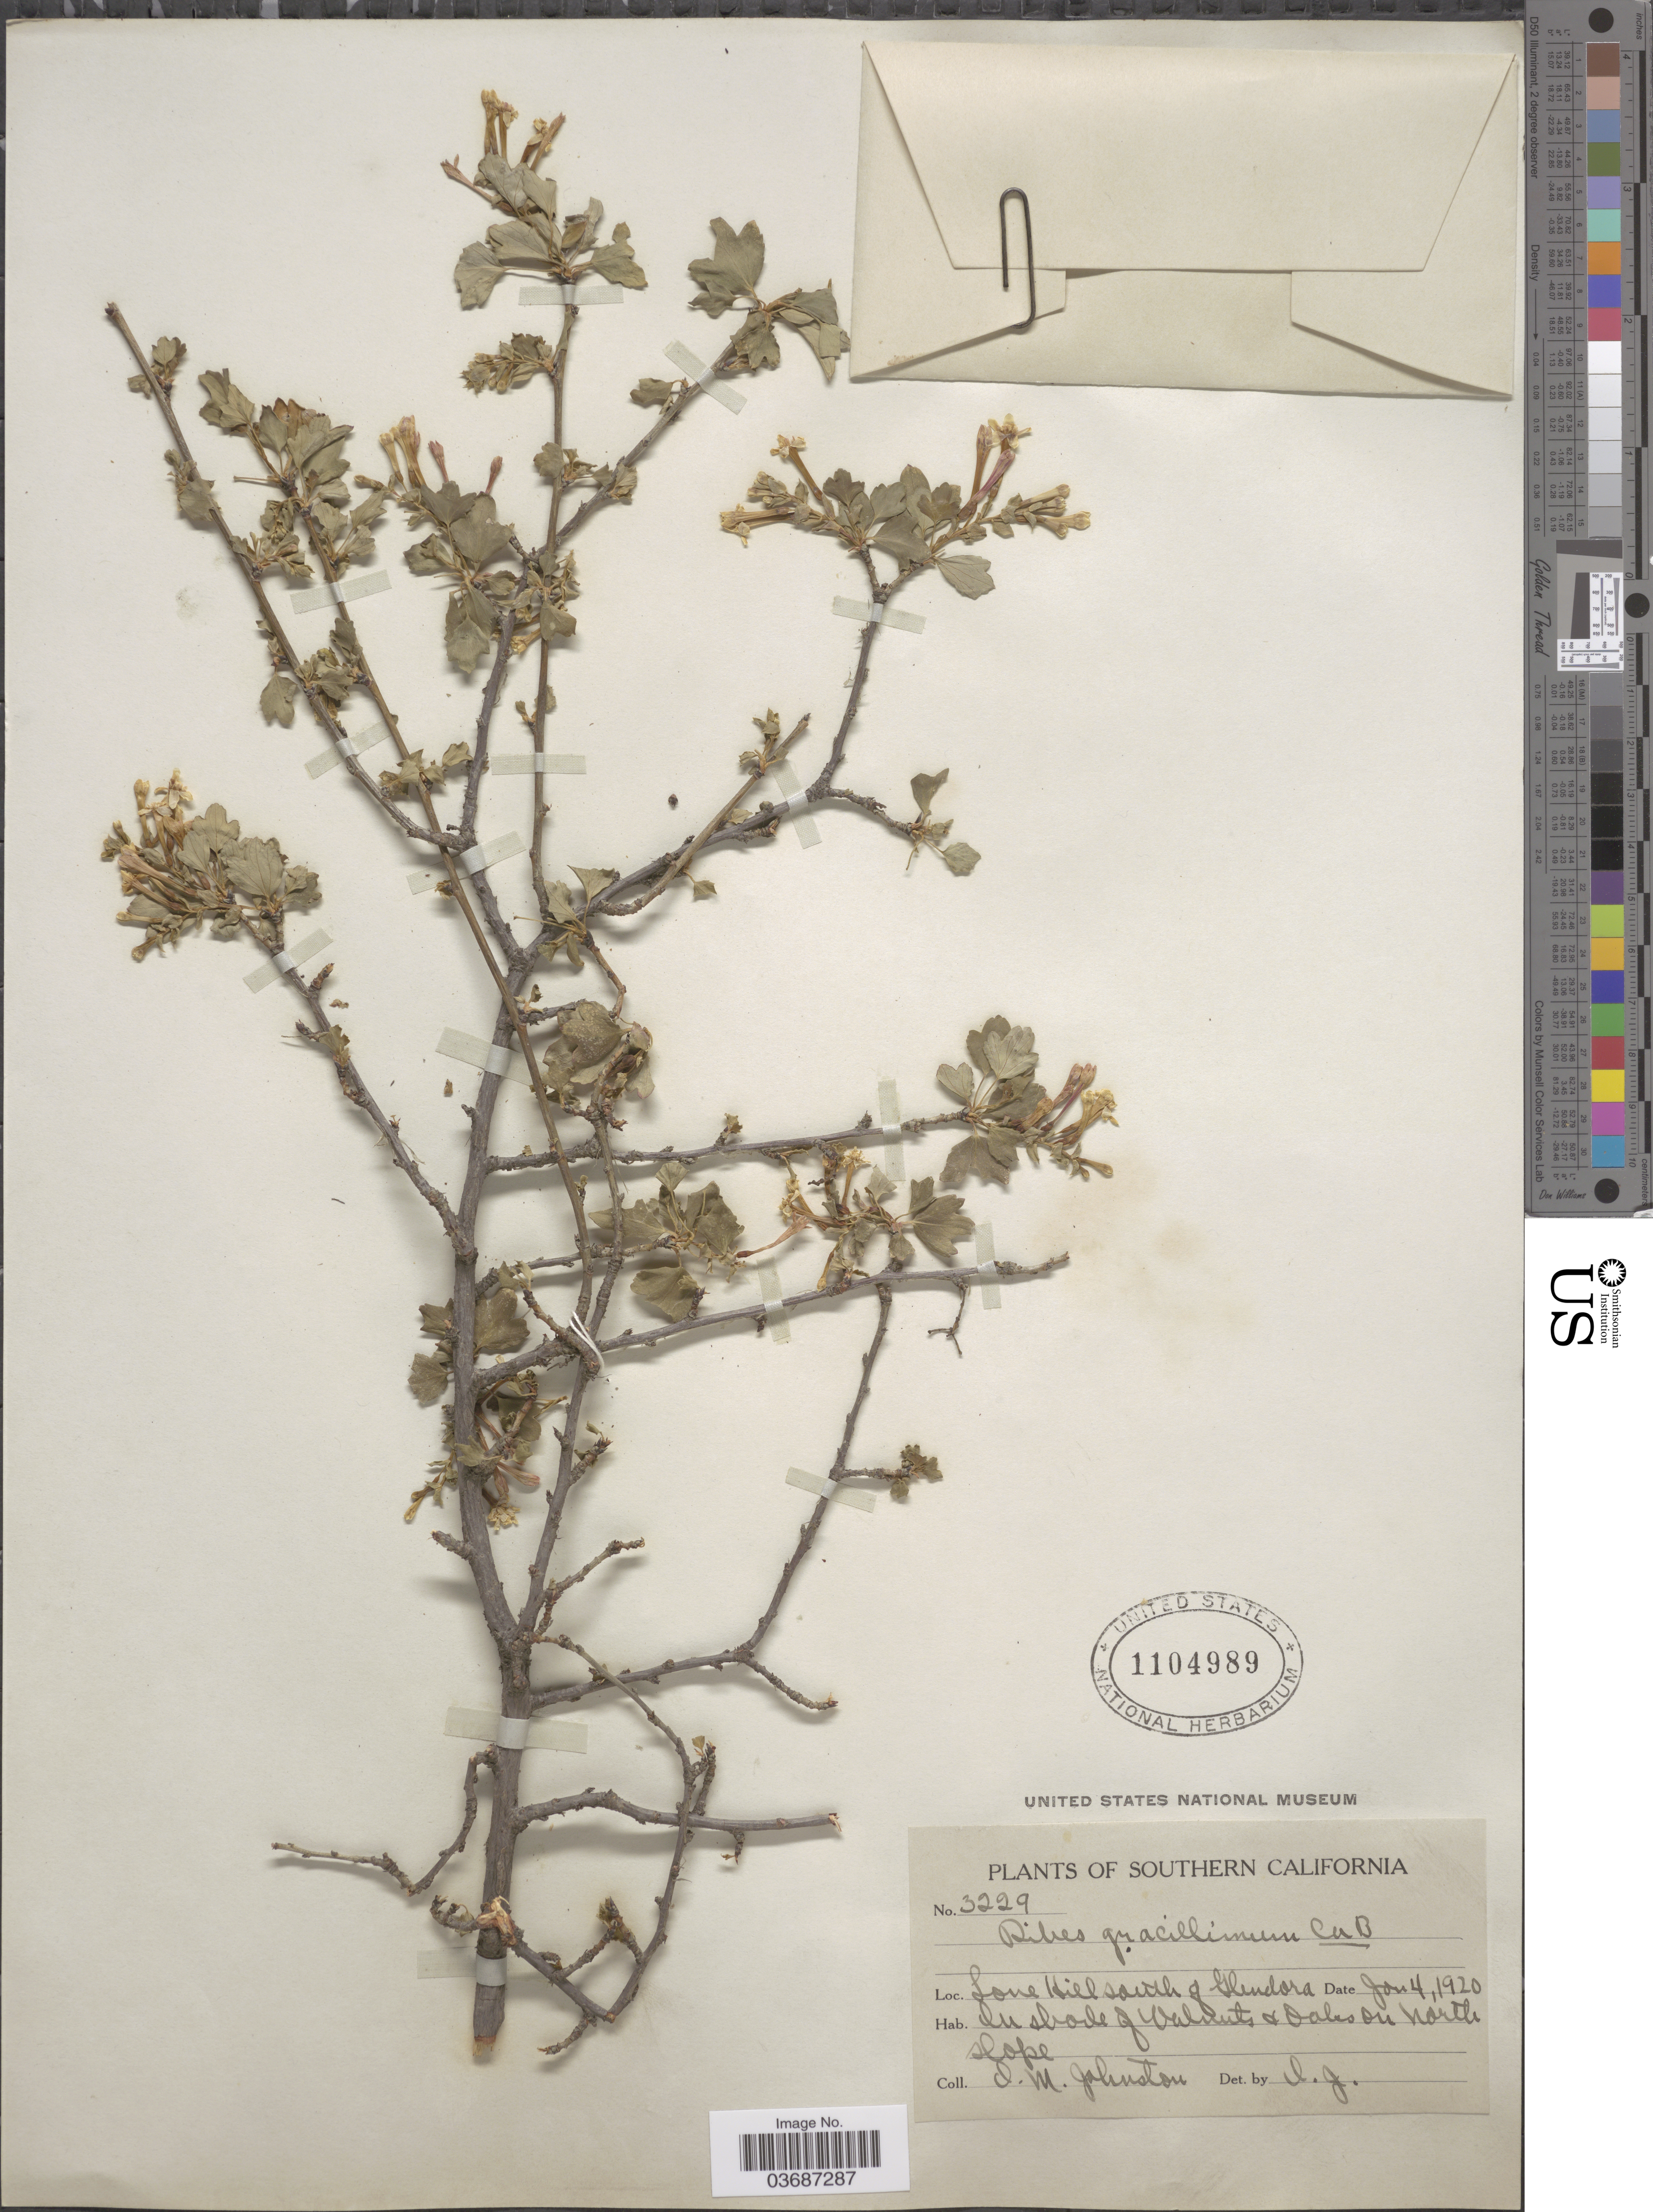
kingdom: Plantae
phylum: Tracheophyta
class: Magnoliopsida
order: Saxifragales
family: Grossulariaceae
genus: Ribes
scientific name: Ribes gracillimum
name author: Coville & Britton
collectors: I.M. Johnston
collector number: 3229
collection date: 1920-01-04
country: United States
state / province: California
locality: Southern California. Lone Hill south of Glendora. In shade of walnuts + oaks on North slope.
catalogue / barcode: US 1104989